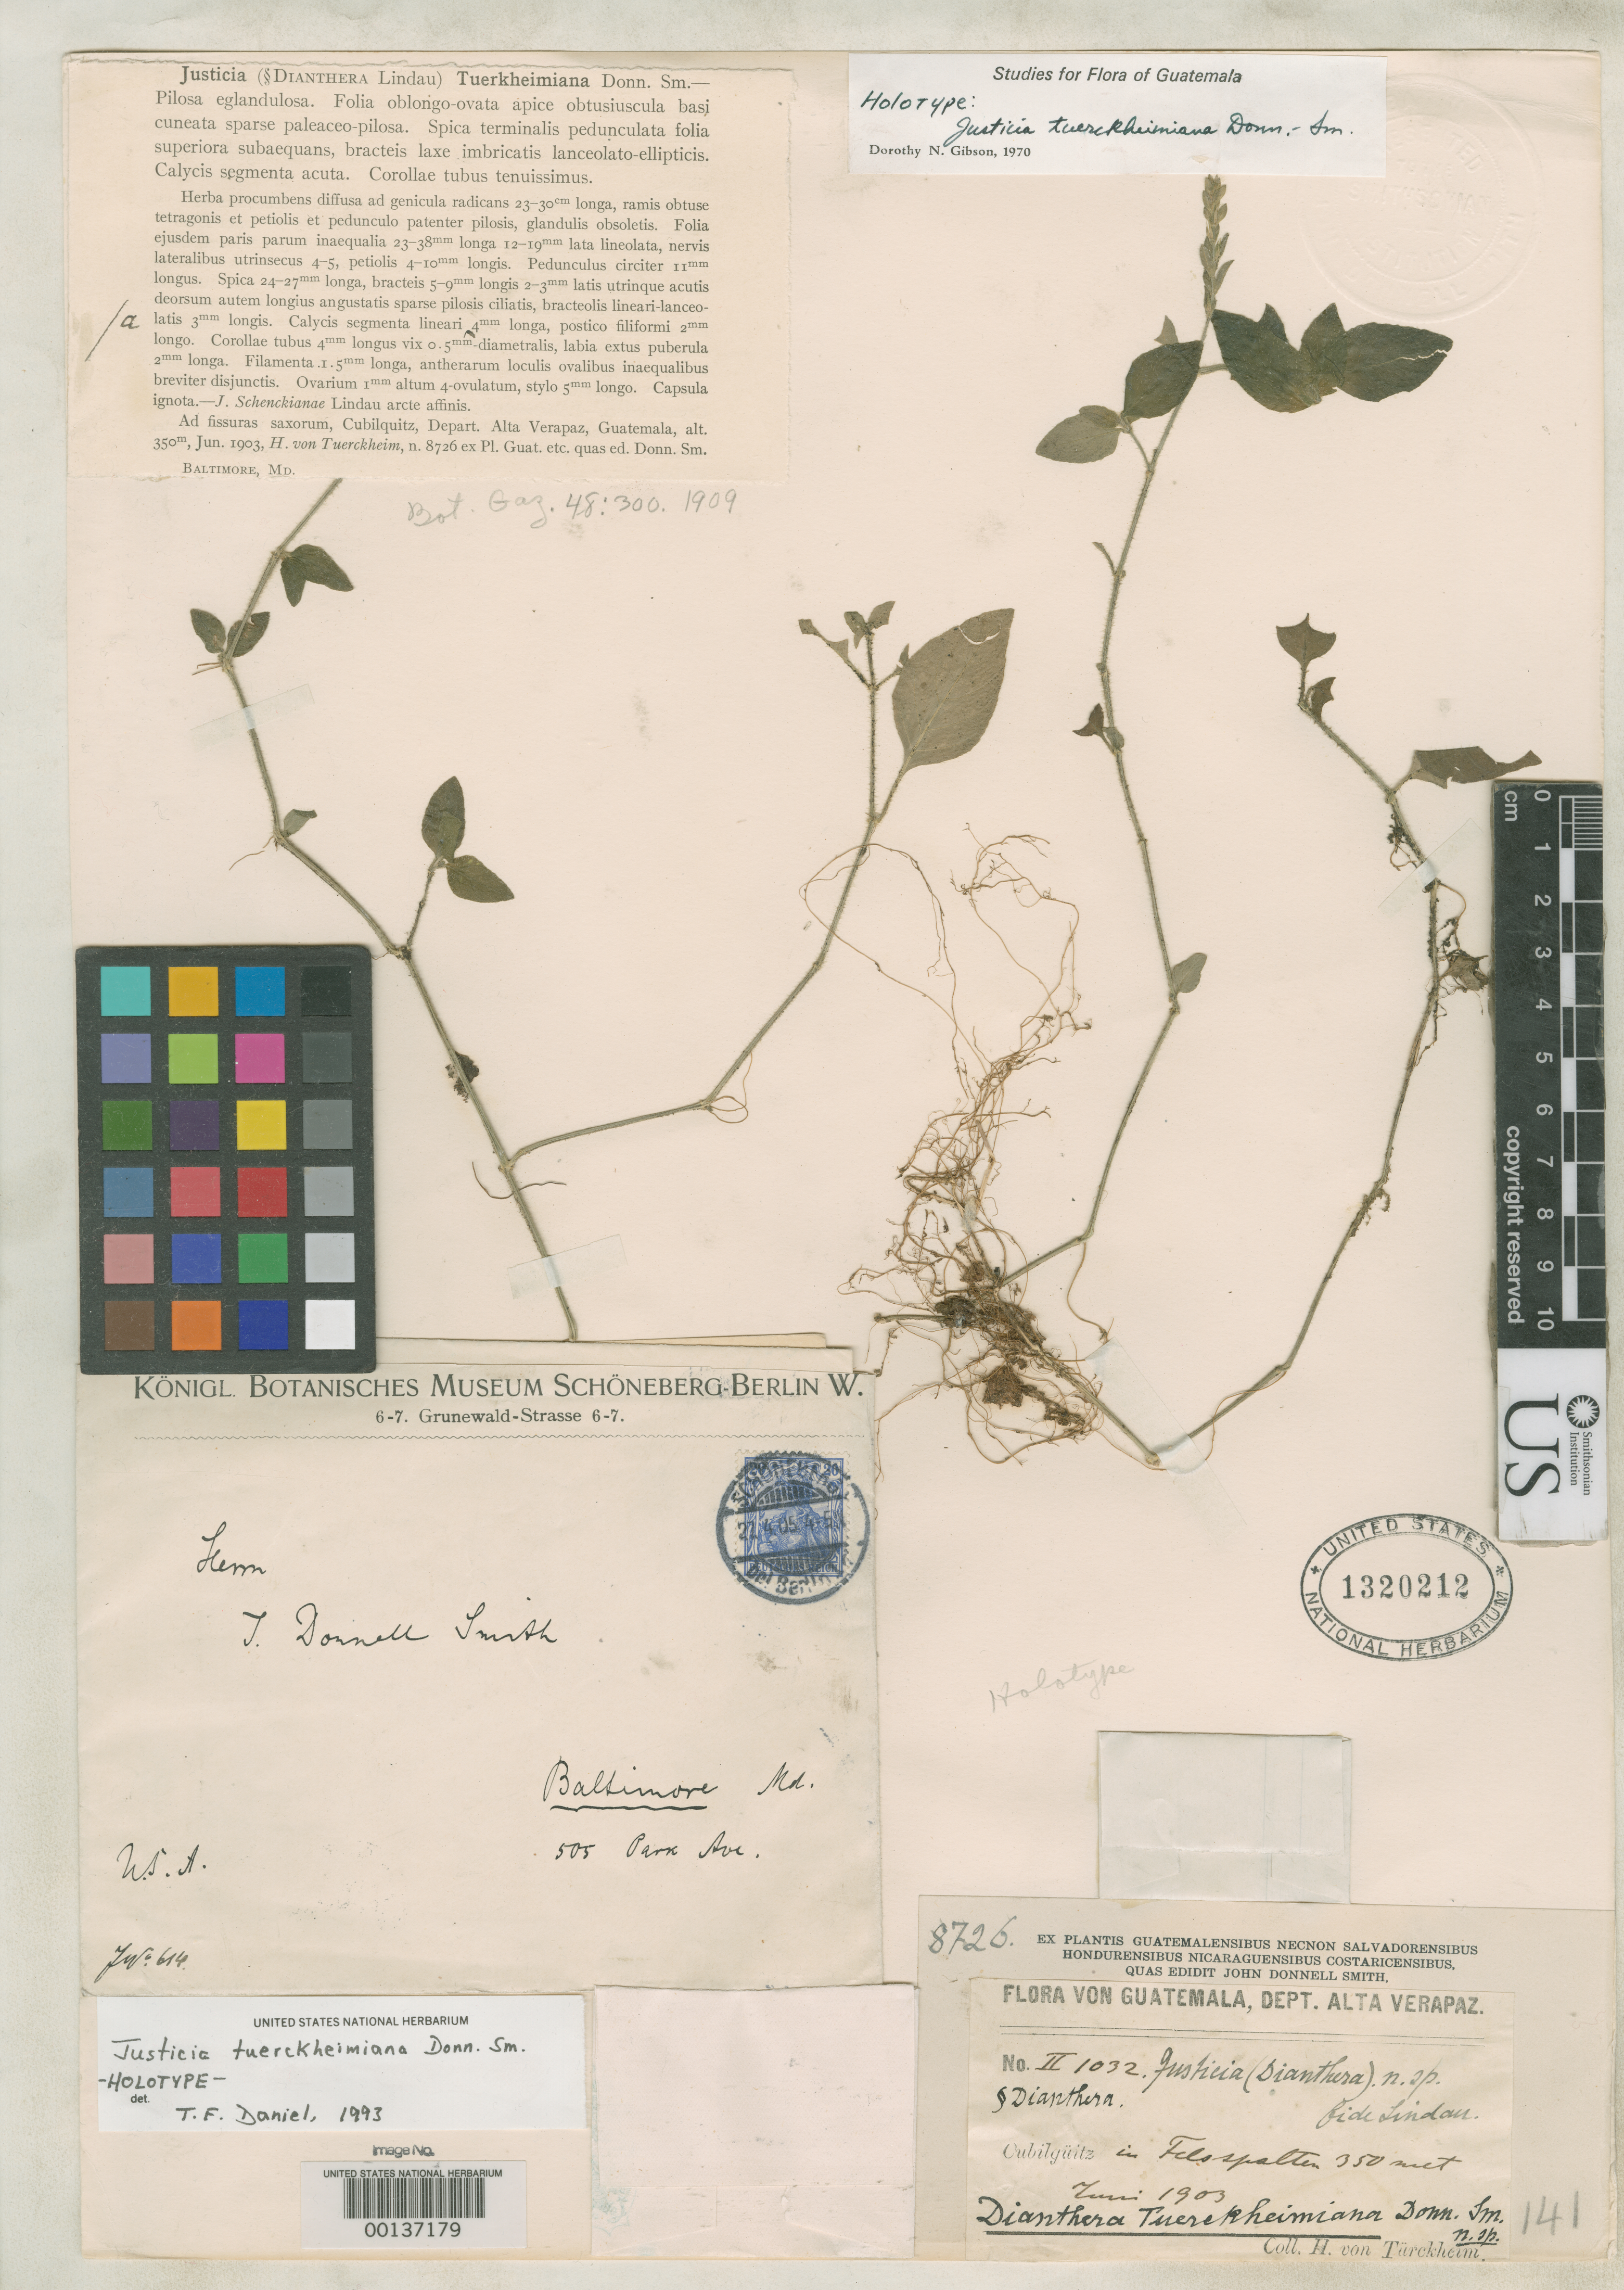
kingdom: Plantae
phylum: Tracheophyta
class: Magnoliopsida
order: Lamiales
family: Acanthaceae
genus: Justicia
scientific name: Justicia tuerkheimiana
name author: Donn. Sm.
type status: Holotype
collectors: H. von Türckheim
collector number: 8726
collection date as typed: Jun 1903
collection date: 1903-06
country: Guatemala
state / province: Alta Verapaz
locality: Cubilquitz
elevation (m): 350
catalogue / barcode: US 1320212